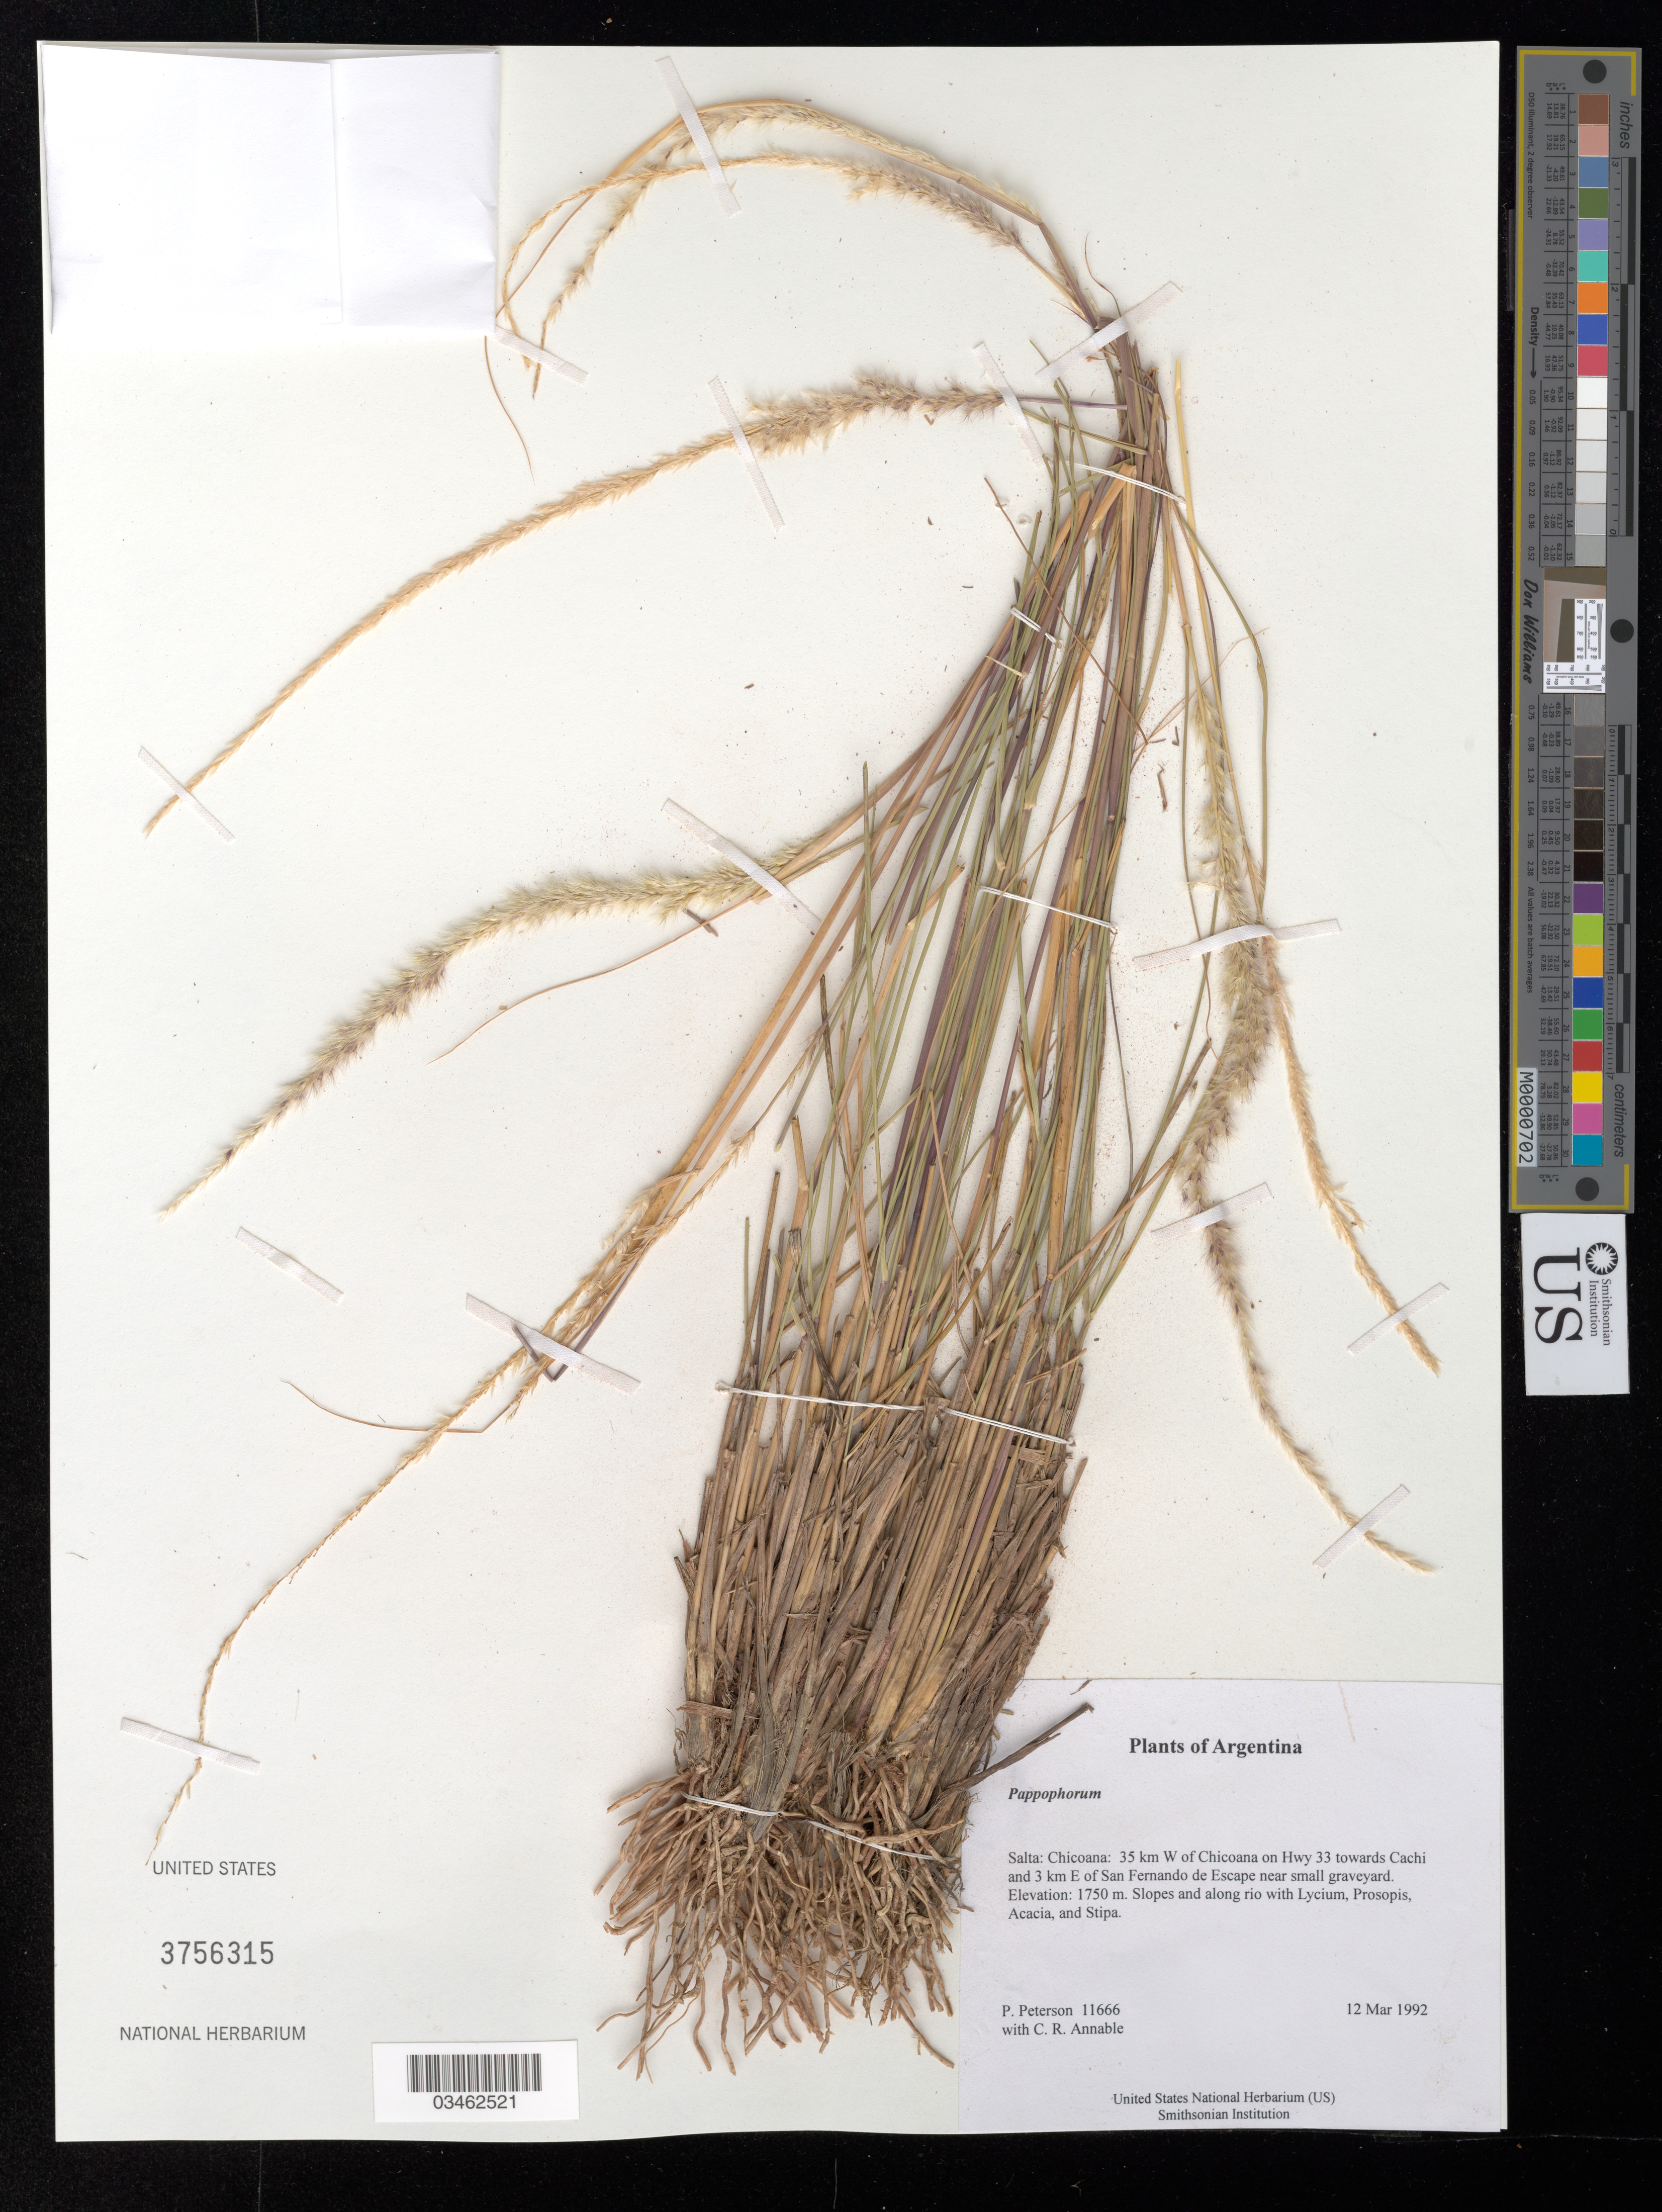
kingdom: Plantae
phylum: Tracheophyta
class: Liliopsida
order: Poales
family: Poaceae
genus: Pappophorum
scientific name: Pappophorum sp.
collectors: P. M. Peterson & C. R. Annable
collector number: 11666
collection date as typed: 12 Mar 1992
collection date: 1992-03-12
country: Argentina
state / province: Salta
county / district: Chicoana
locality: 35 km W of Chicoana on Hwy 33 towards Cachi and 3 km E of San Fernando de Escape near small graveyard.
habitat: Slopes and along rio with Lycium, Prosopis, Acacia, and Stipa.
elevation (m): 1750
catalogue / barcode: US 3756315